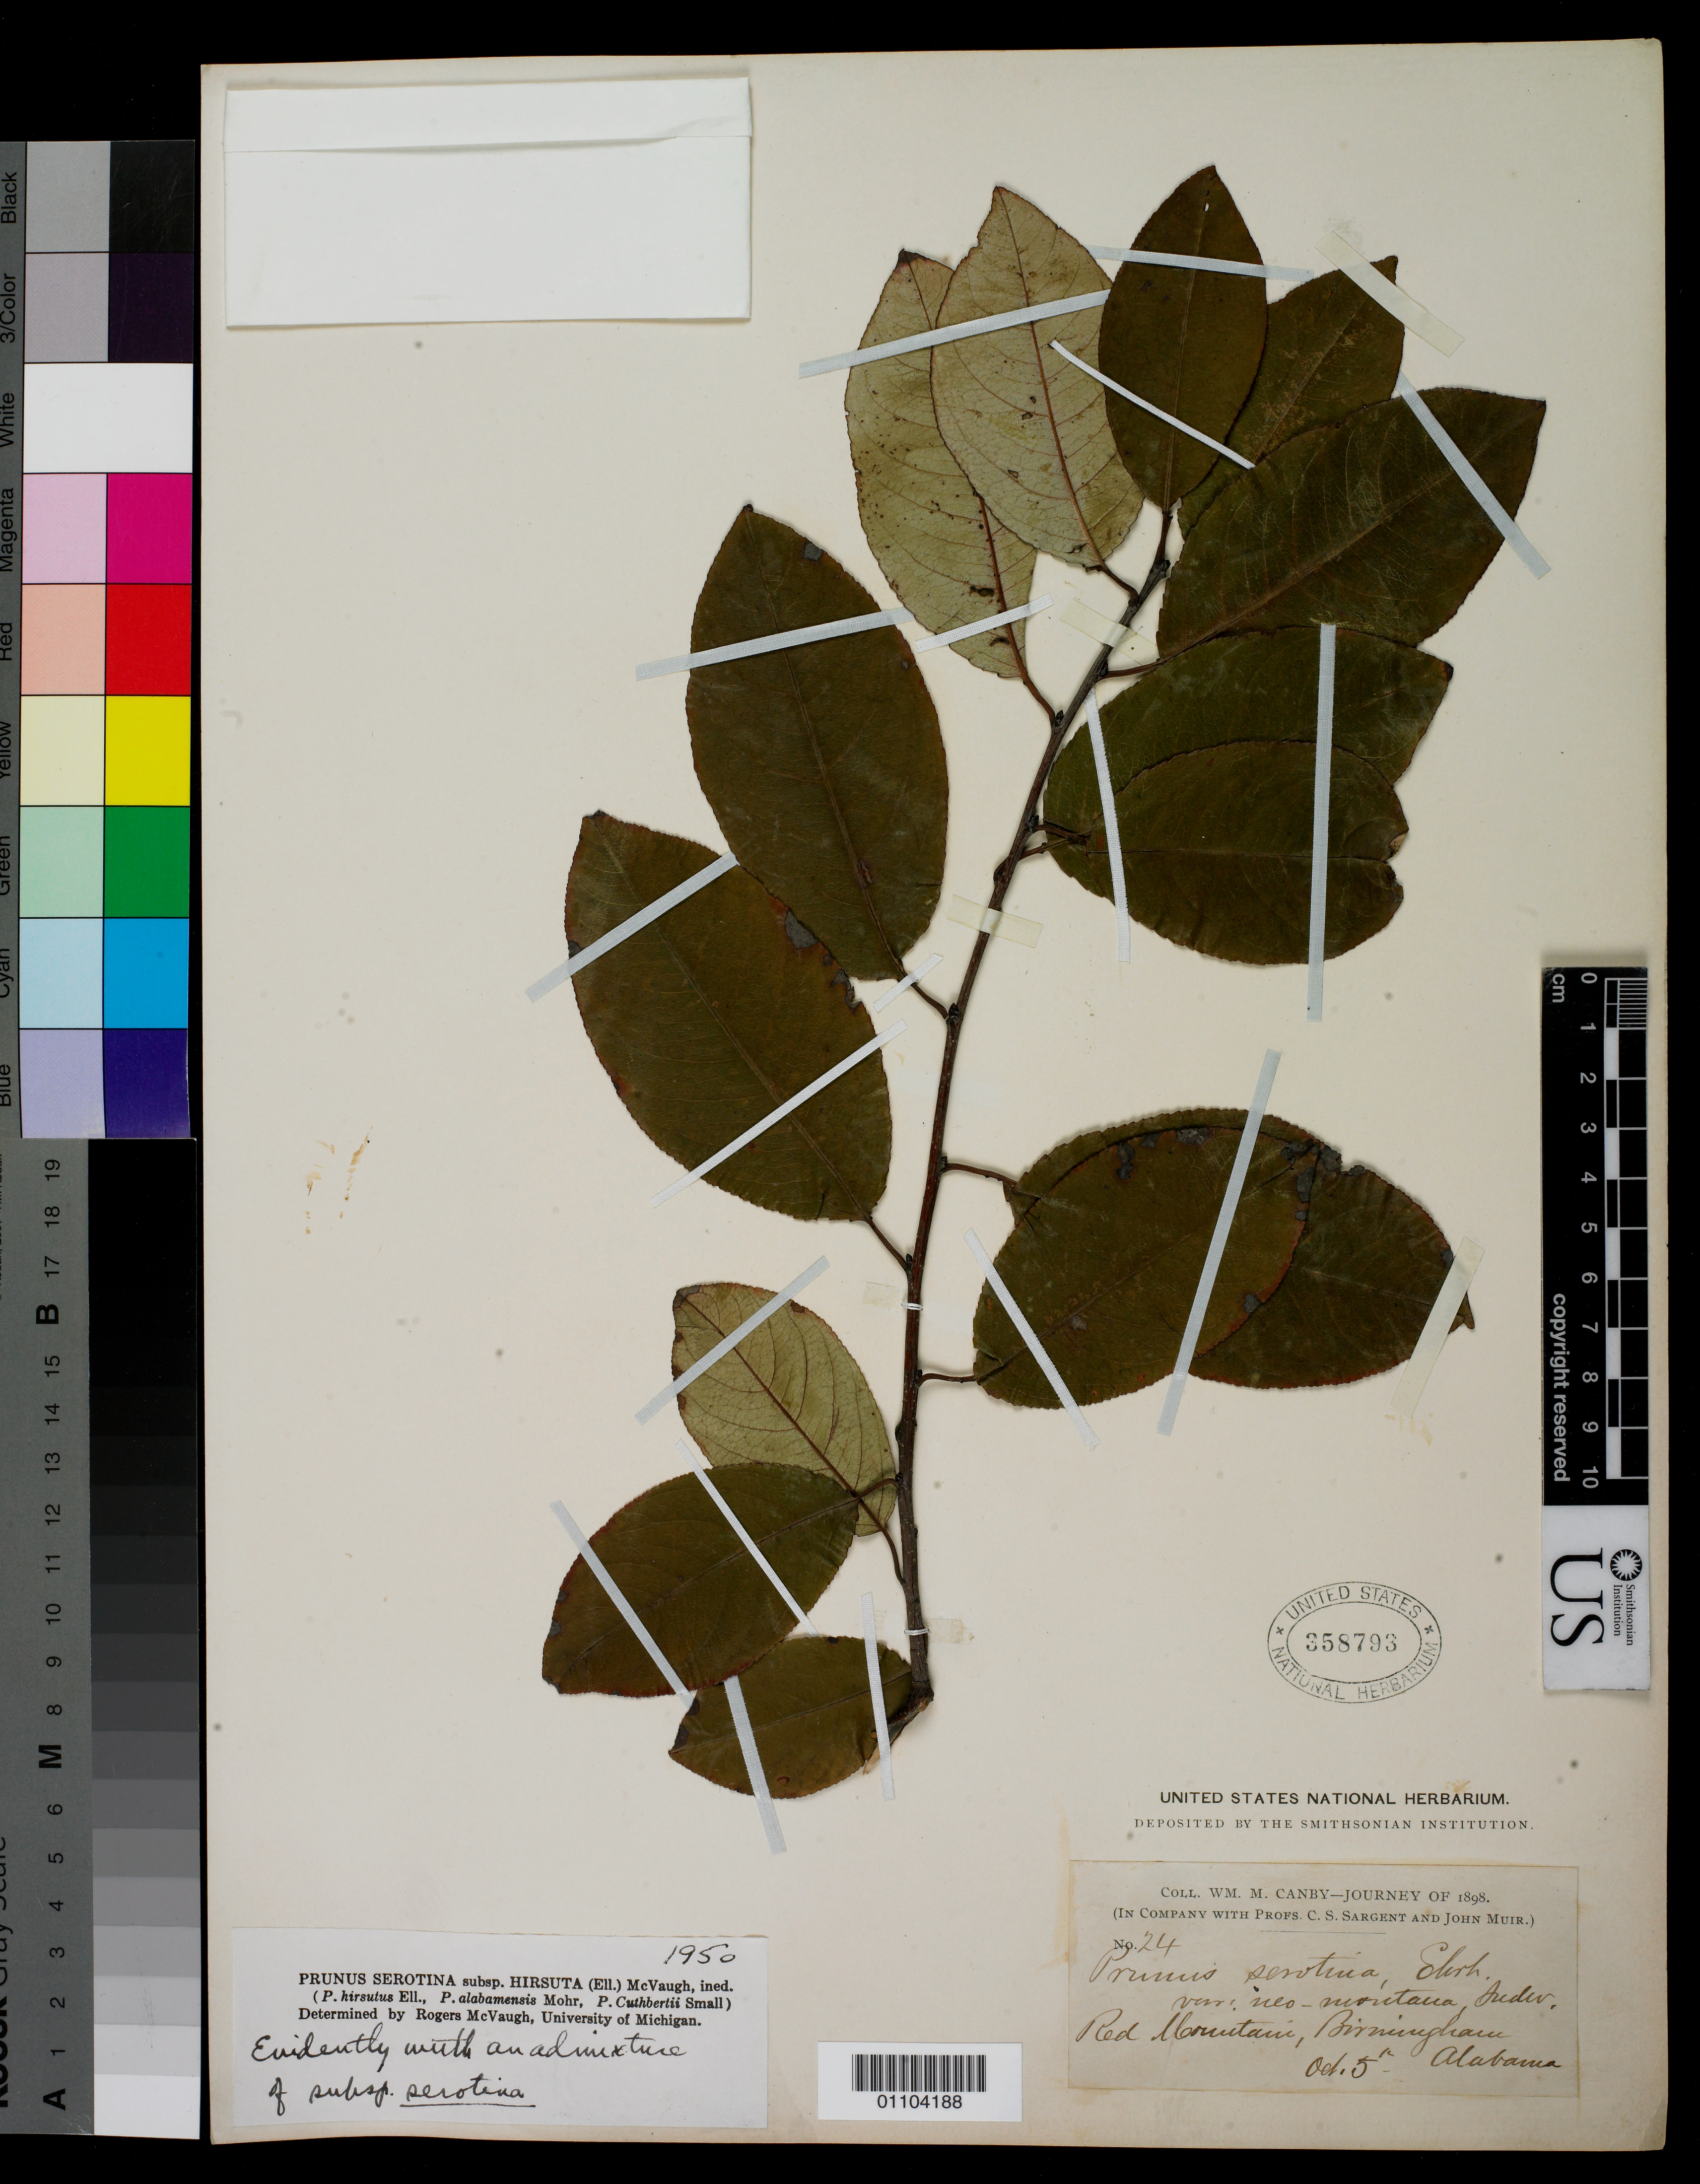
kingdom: Plantae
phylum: Tracheophyta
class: Magnoliopsida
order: Rosales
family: Rosaceae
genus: Prunus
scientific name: Prunus serotina subsp. hirsuta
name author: (Elliot) McVaugh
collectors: W. M. Canby, C. S. Sargent & J. Muir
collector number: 24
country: United States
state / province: Alabama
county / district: Jefferson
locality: Red Mountain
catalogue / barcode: US 358793